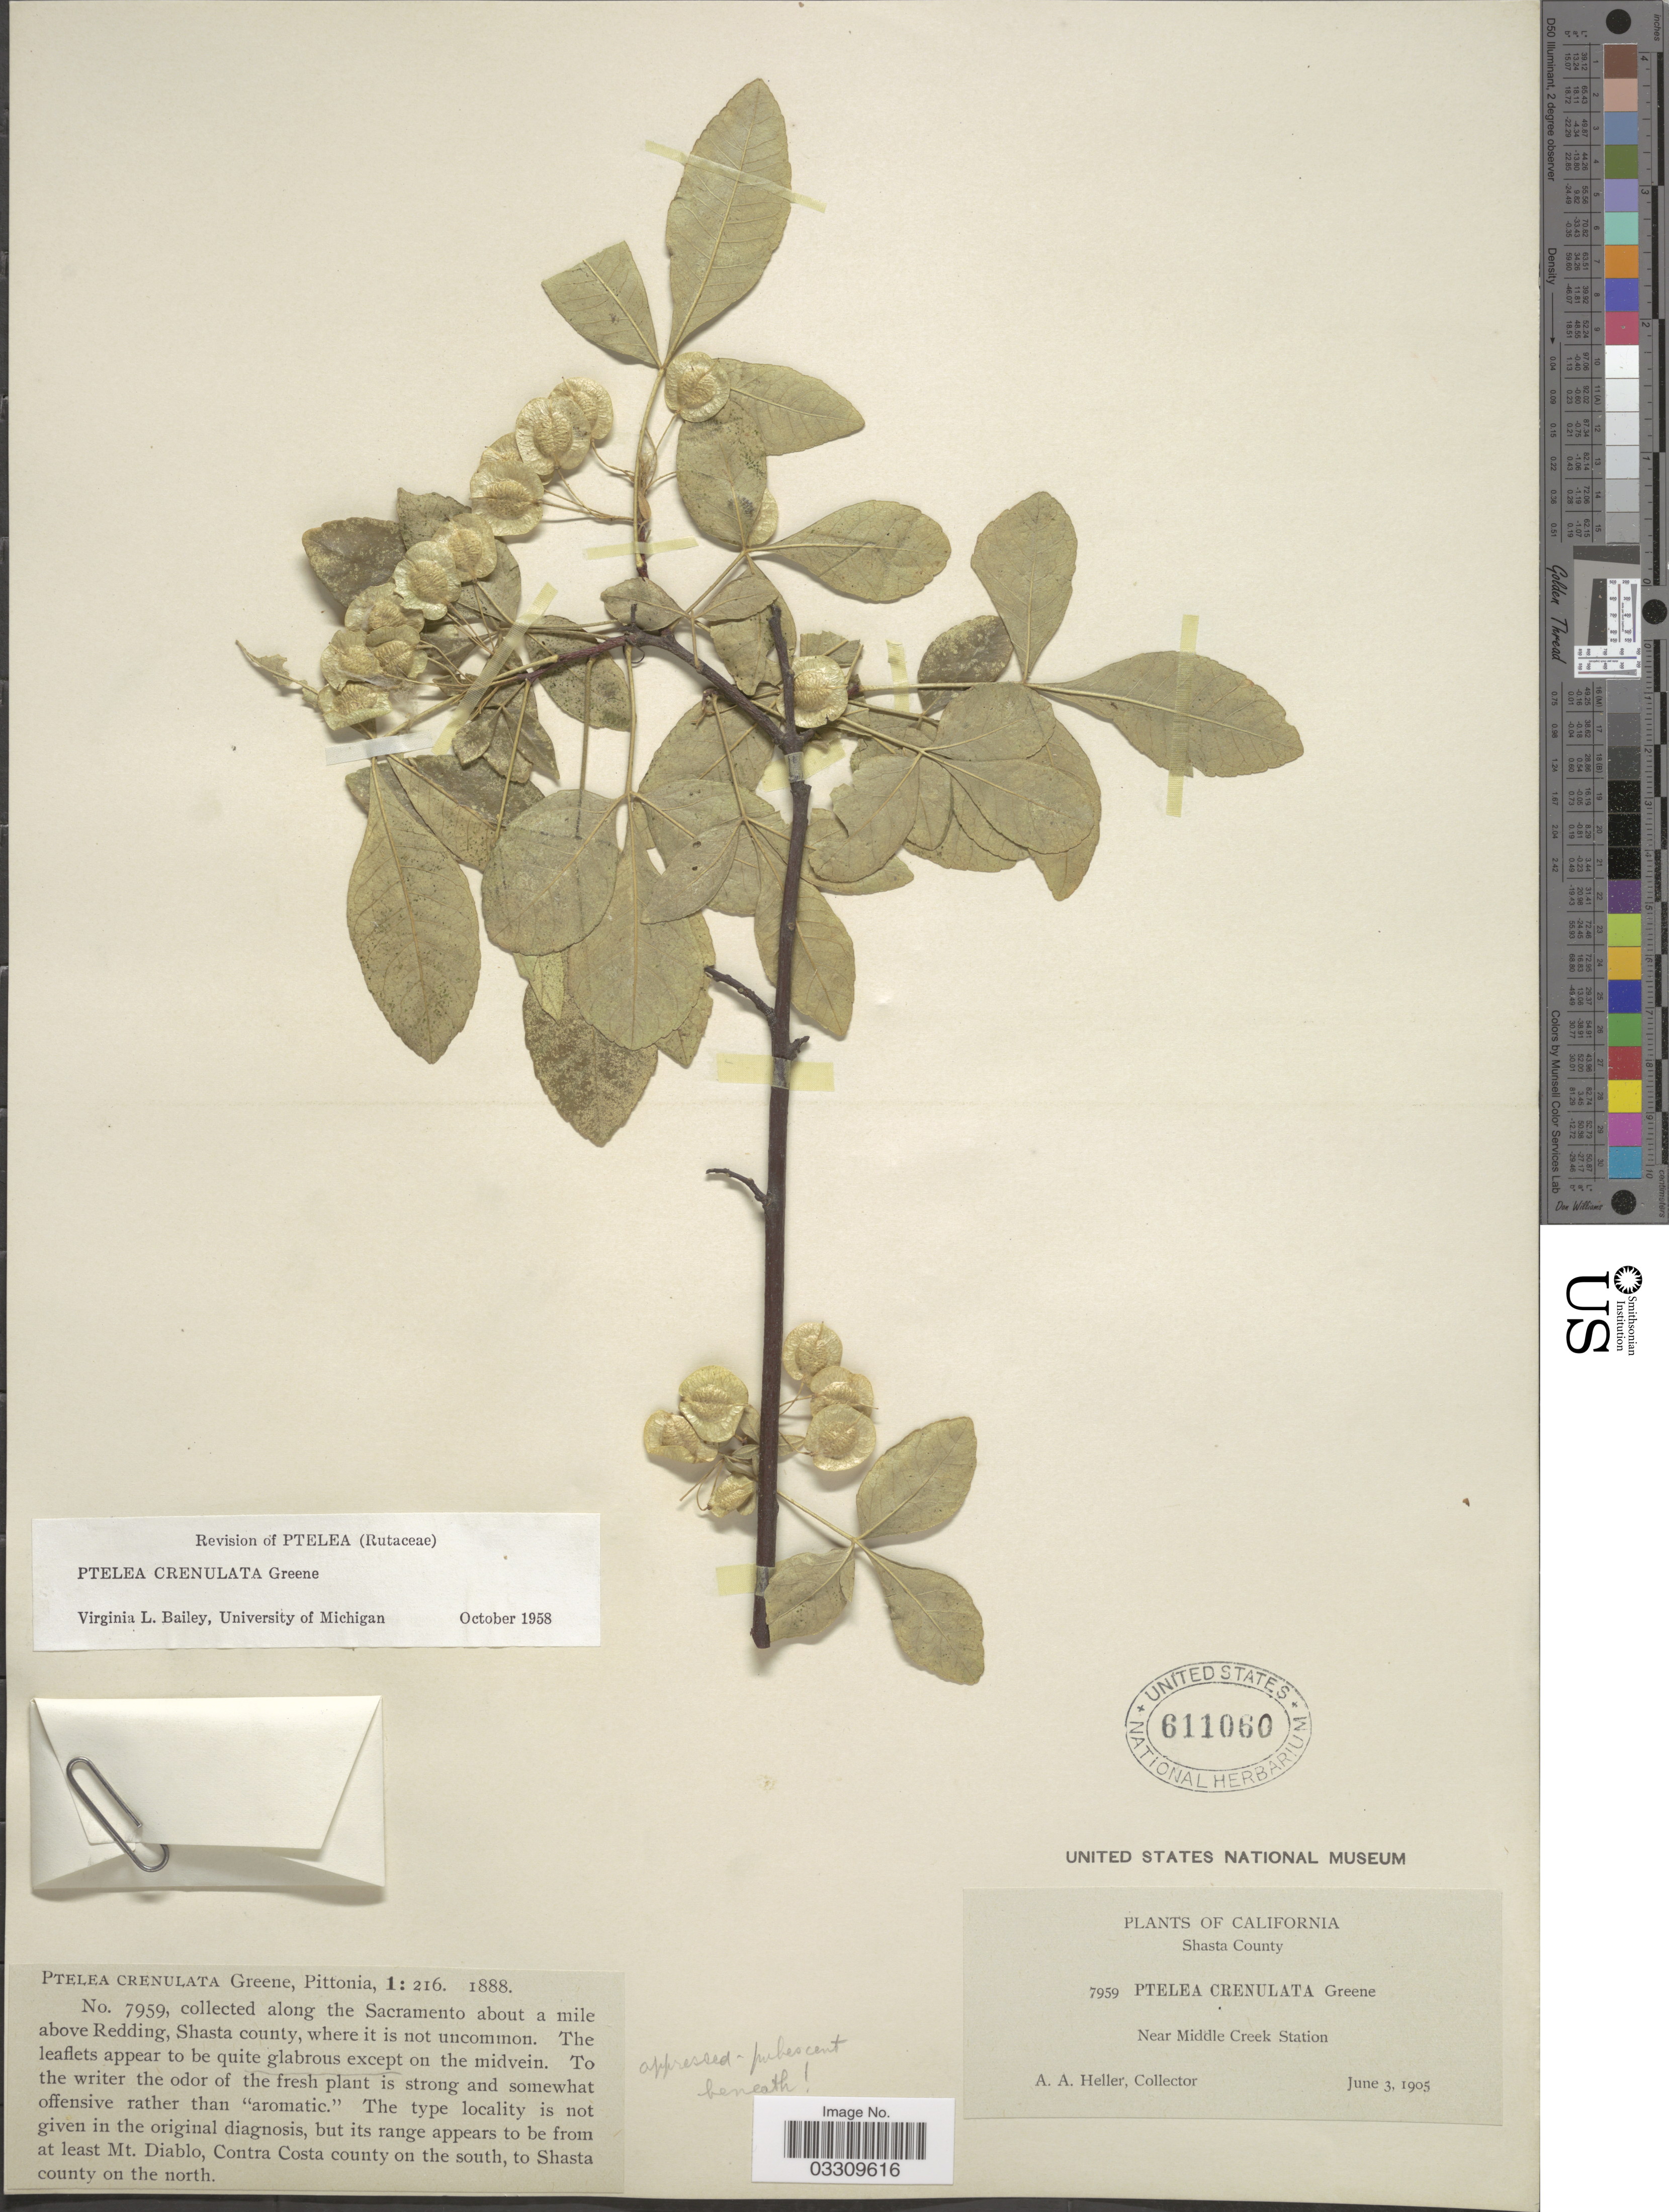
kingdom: Plantae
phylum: Tracheophyta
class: Magnoliopsida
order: Sapindales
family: Rutaceae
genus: Ptelea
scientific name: Ptelea crenulata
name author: Greene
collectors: A. A. Heller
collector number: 7959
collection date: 1905-06-03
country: United States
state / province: California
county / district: Shasta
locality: Shasta County, Near Middle Creek Station, along the Sacramento about a mile above Redding, Shasta county.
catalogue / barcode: US 611060